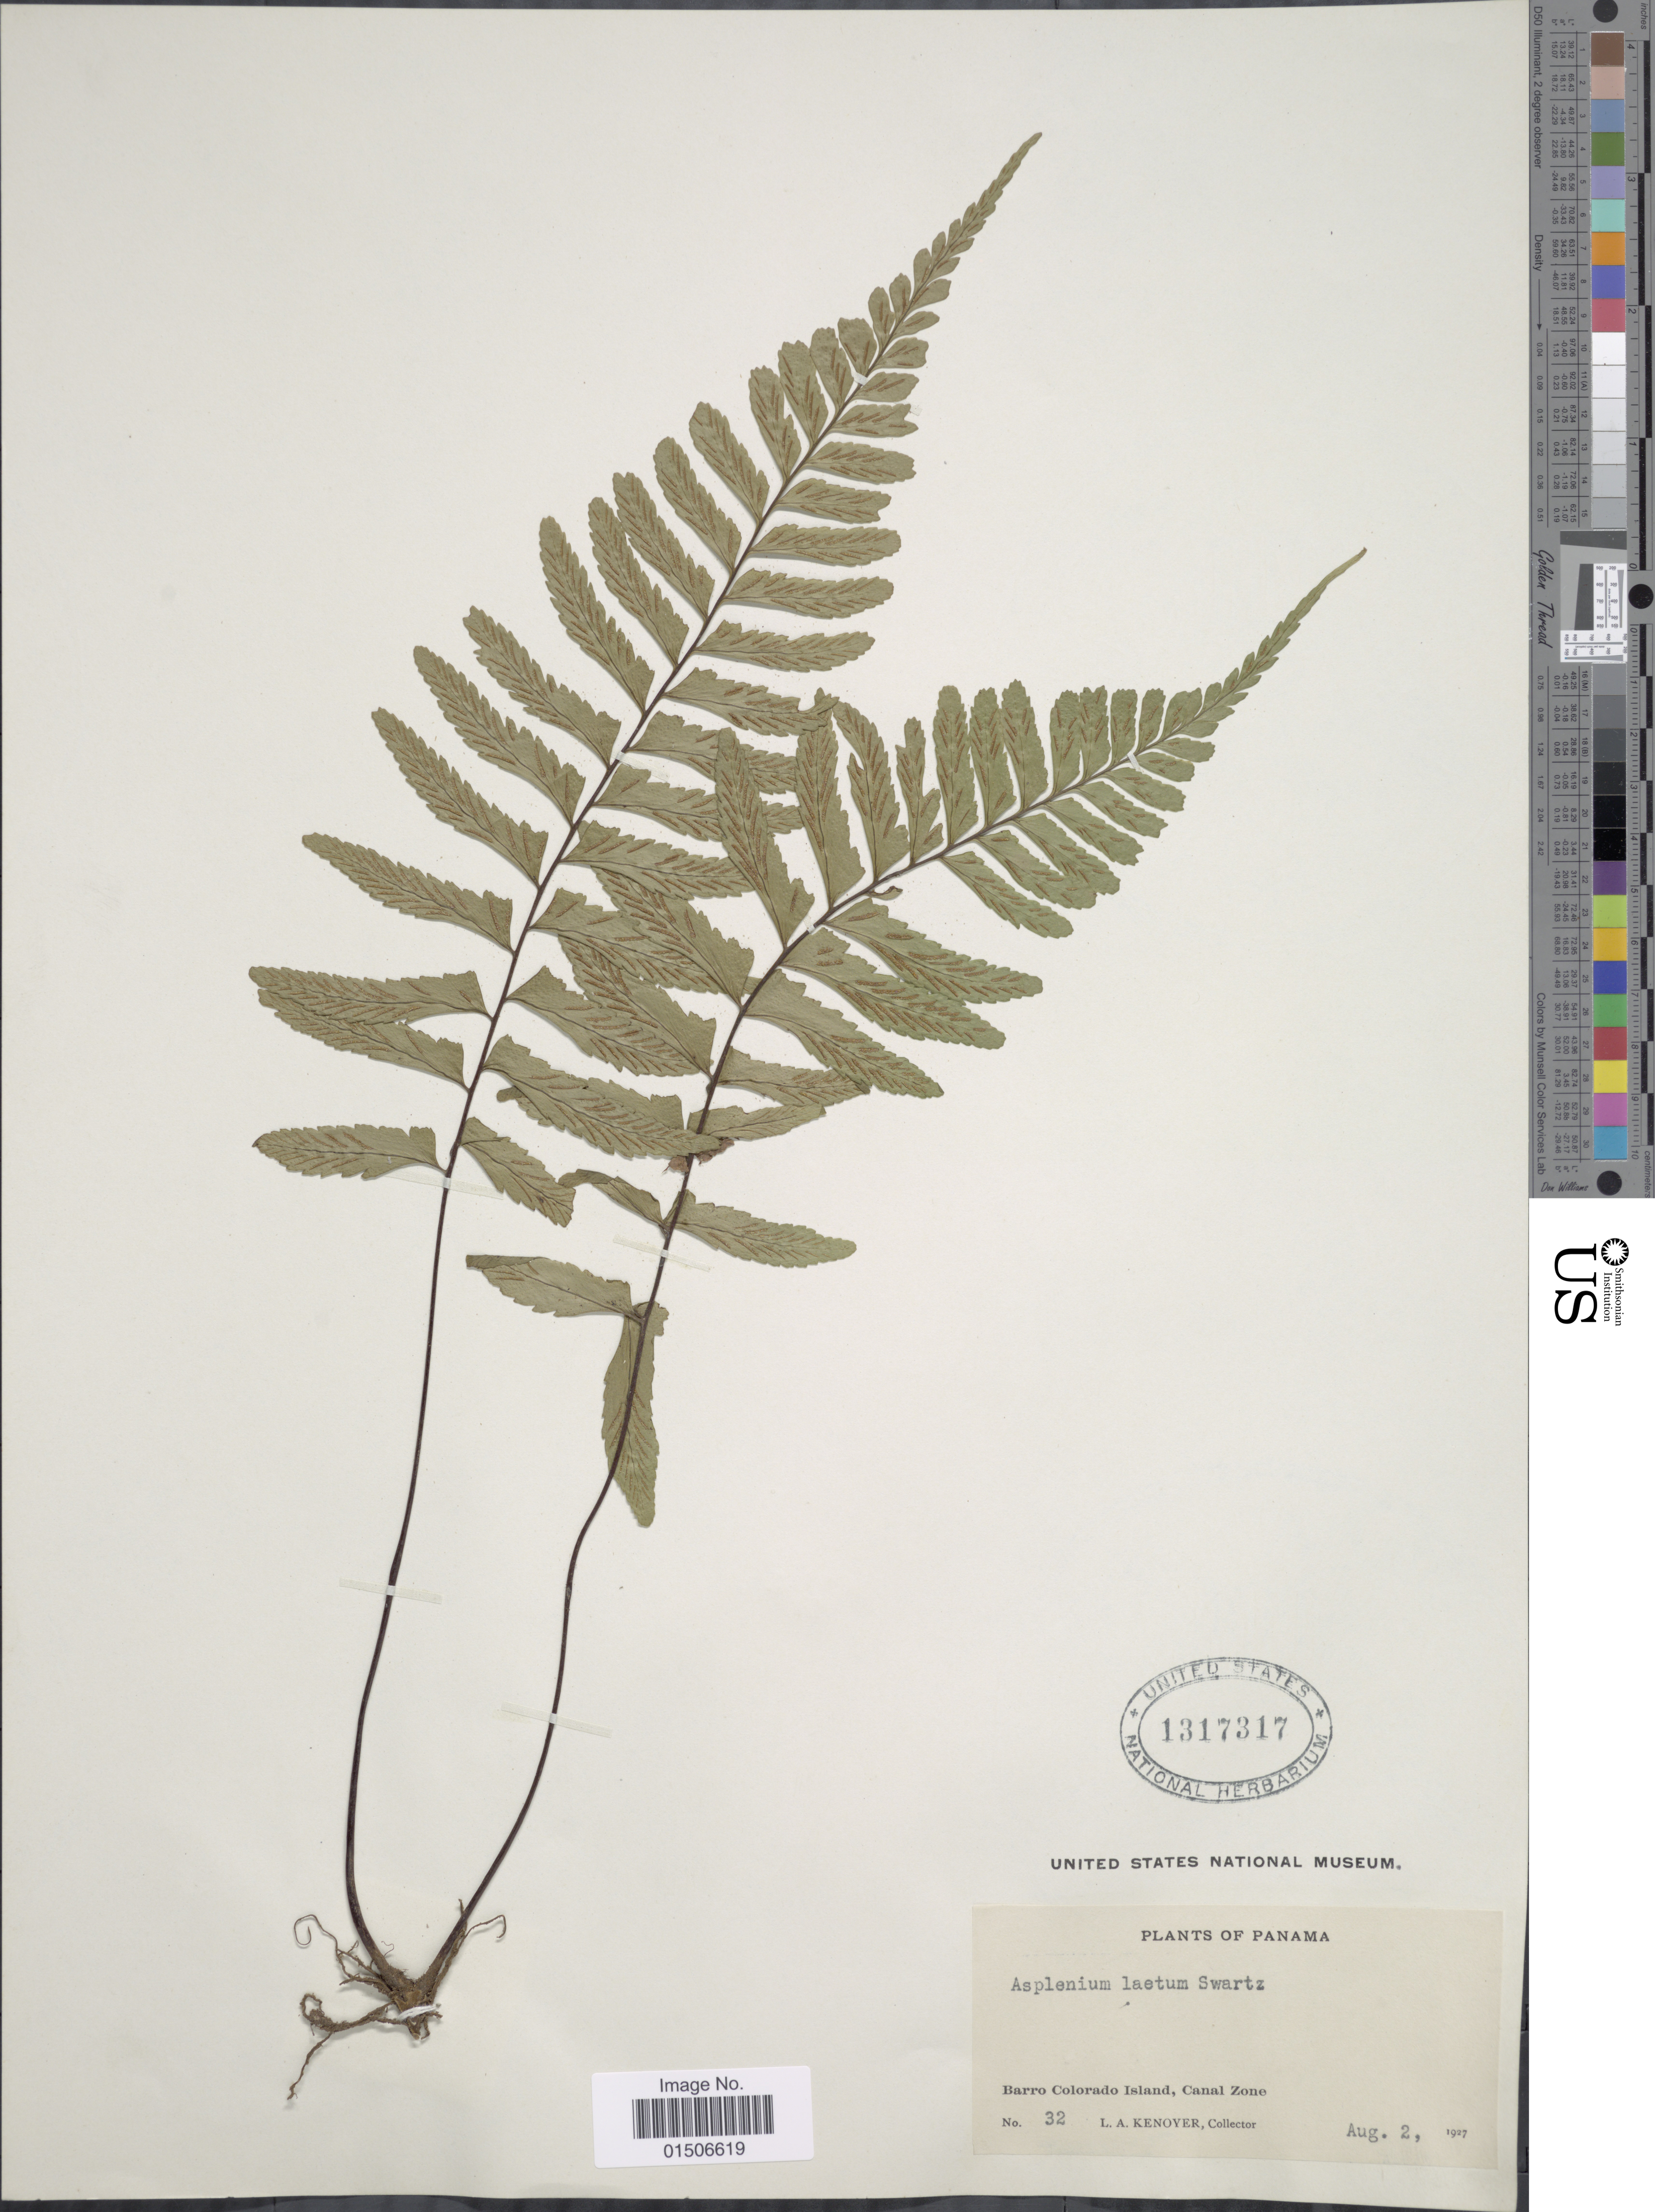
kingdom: Plantae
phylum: Tracheophyta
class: Polypodiopsida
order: Polypodiales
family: Aspleniaceae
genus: Asplenium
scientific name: Asplenium laetum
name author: Sw.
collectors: L. A. Kenoyer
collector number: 32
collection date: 1927-08-02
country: Panama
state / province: Panamá Oeste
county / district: Canal Zone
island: Barro Colorado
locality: Barro Colorado Island, Canal Zone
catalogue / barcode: US 1317317